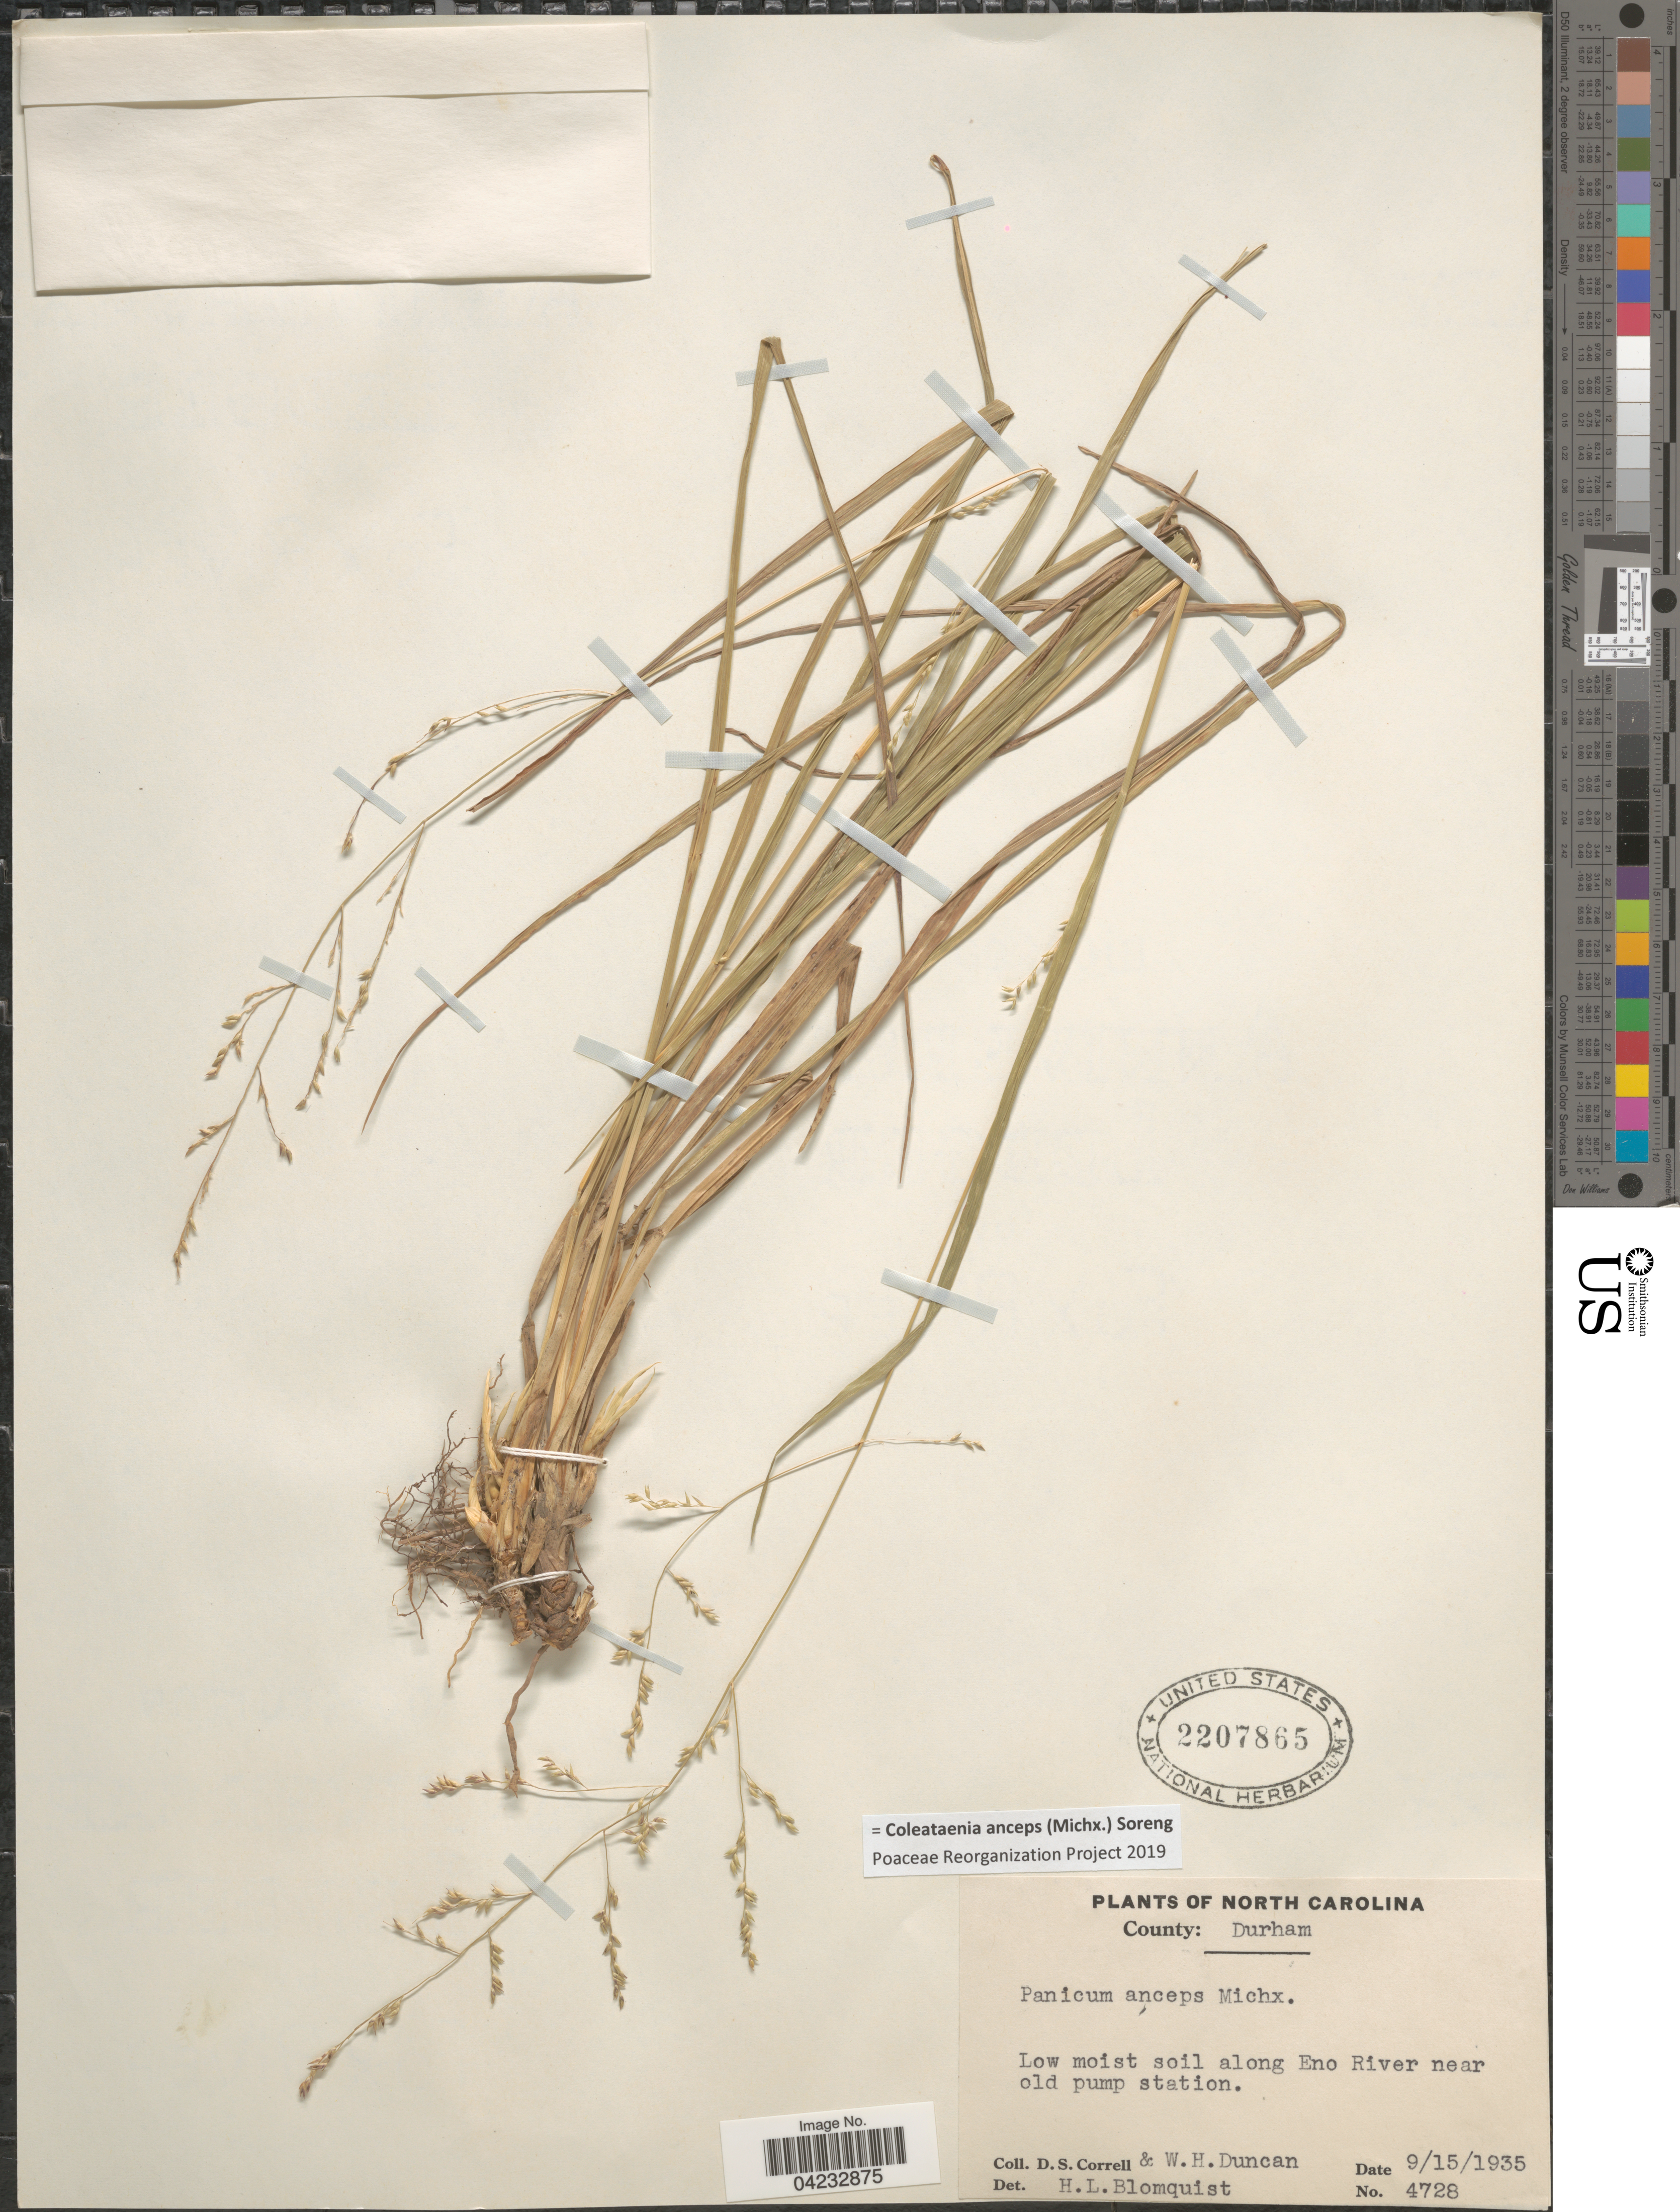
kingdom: Plantae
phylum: Tracheophyta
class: Liliopsida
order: Poales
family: Poaceae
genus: Coleataenia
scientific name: Coleataenia anceps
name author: (Michx.) Soreng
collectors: D. S. Correll & W. H. Duncan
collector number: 4728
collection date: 1935-09-15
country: United States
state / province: North Carolina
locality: County: Durham. Low moist soil along Eno River near old pump station.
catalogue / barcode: US 2207865